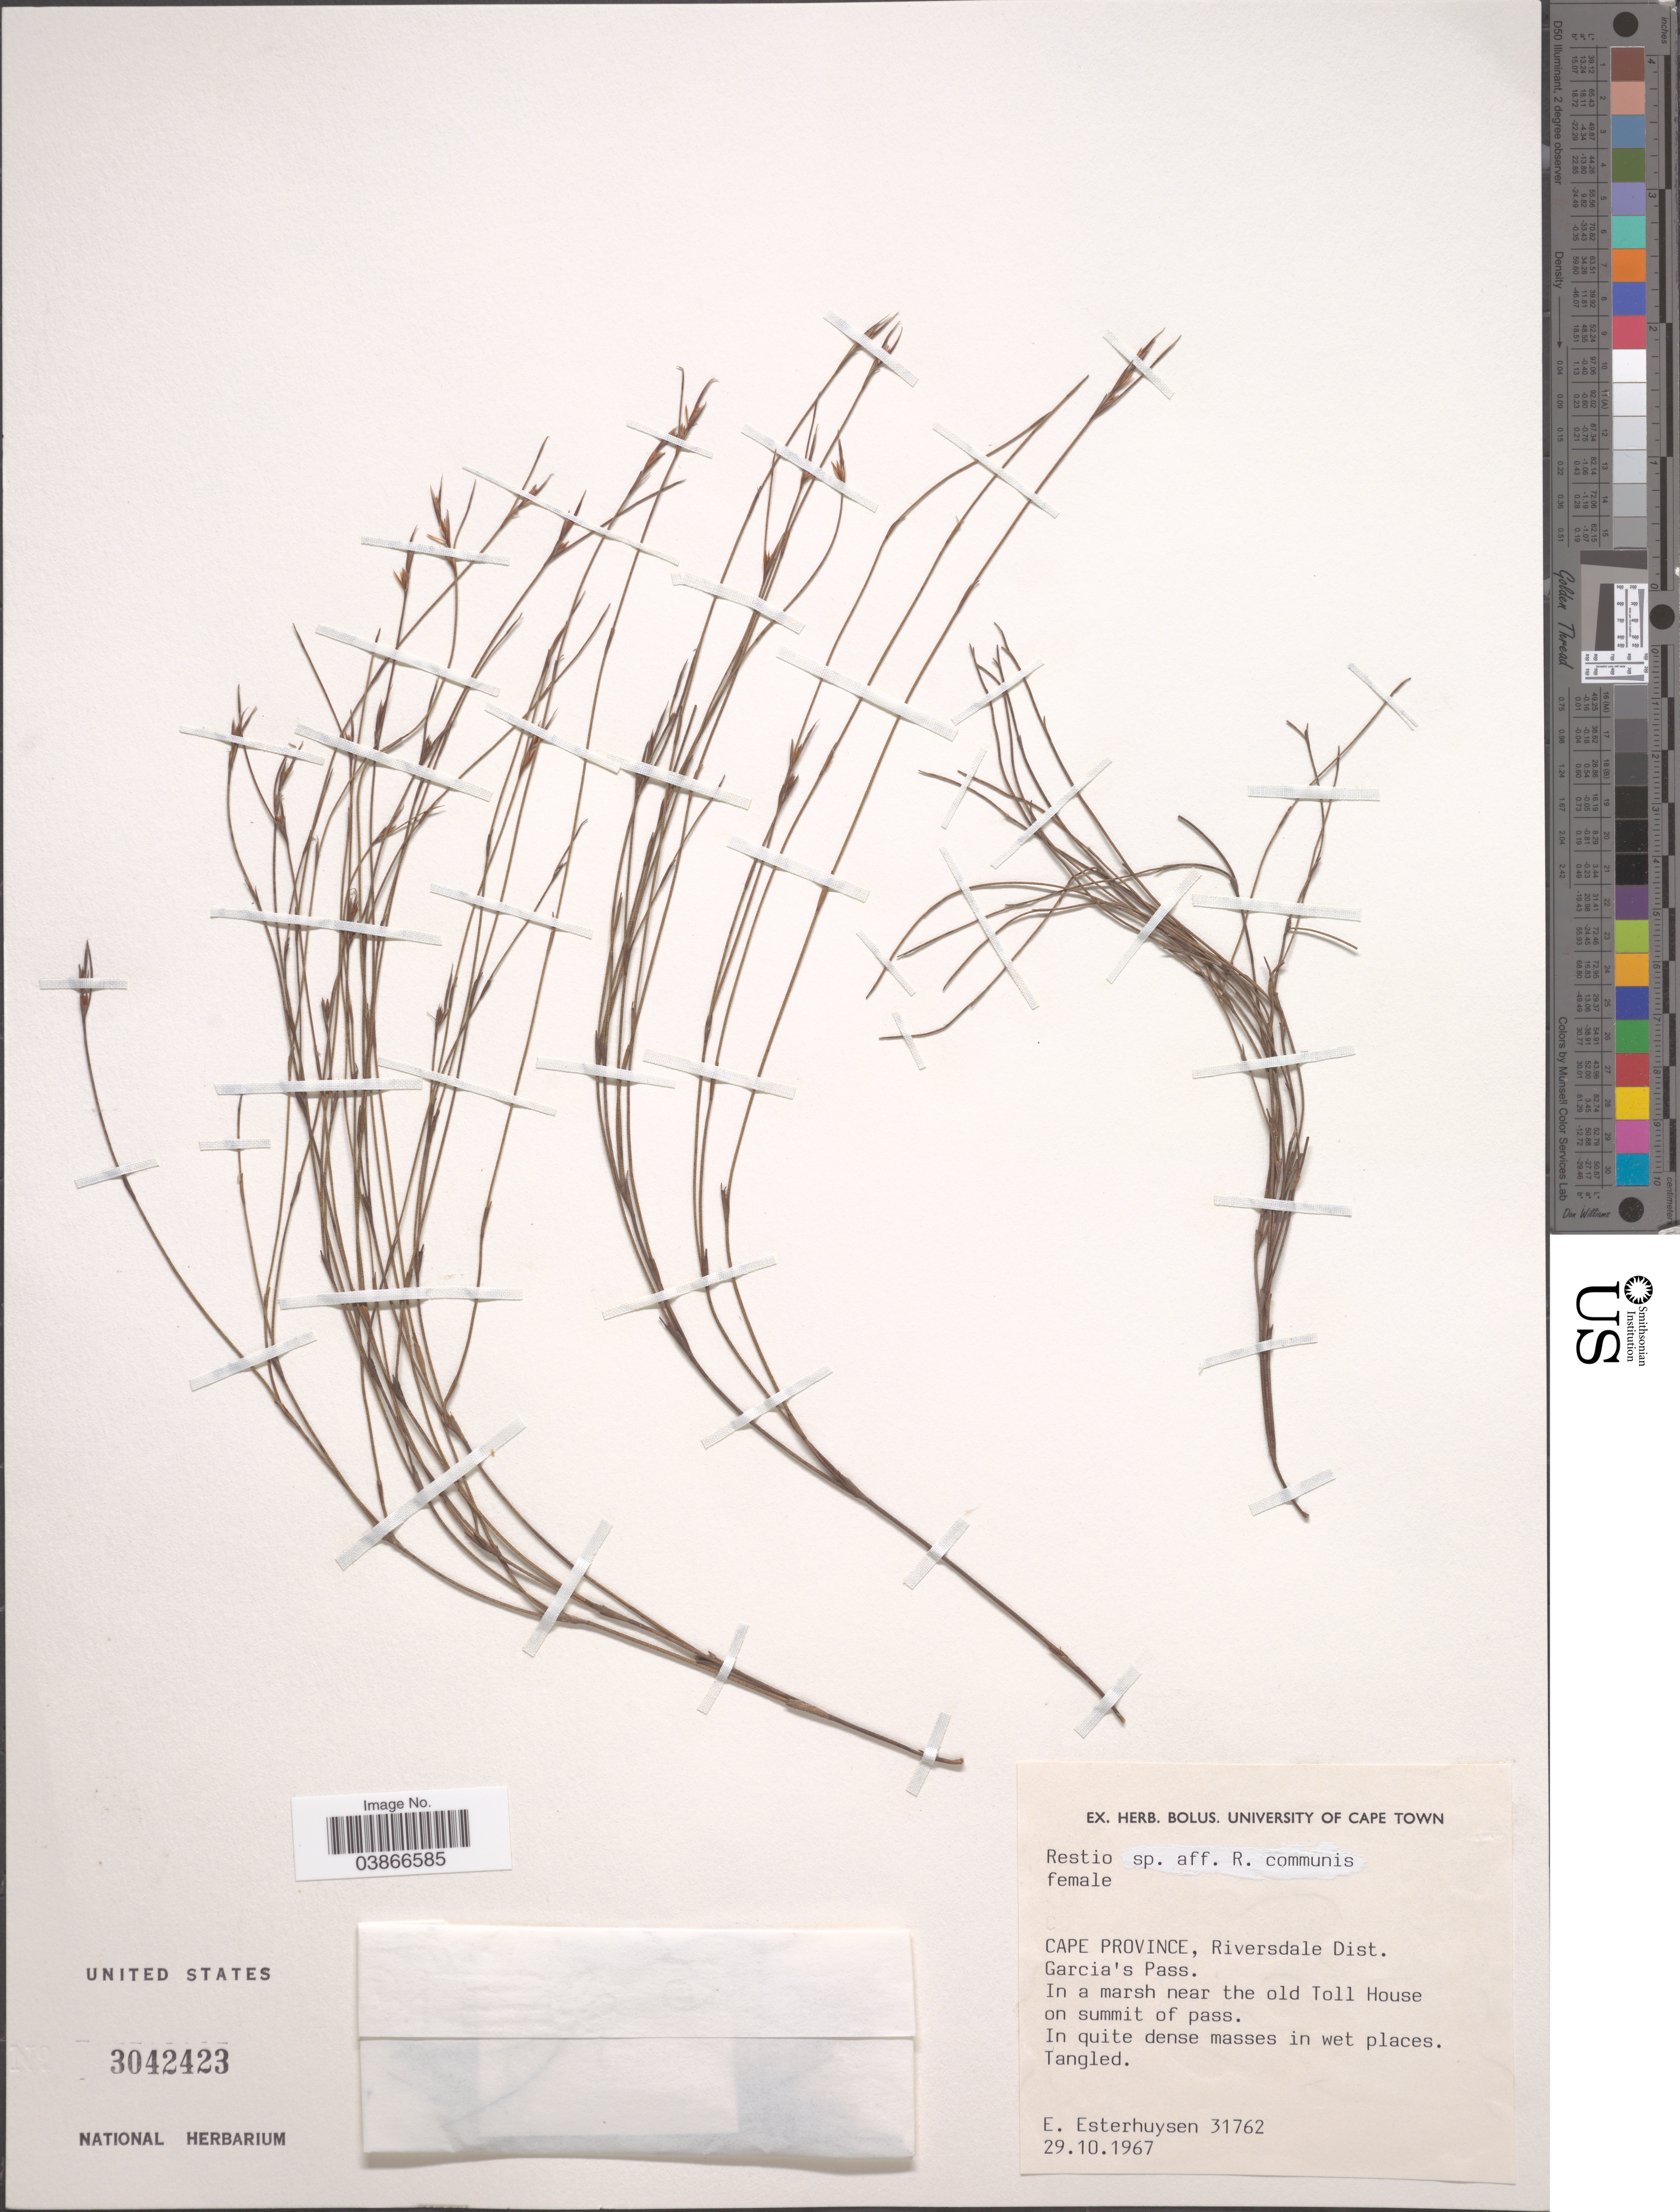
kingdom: Plantae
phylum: Tracheophyta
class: Liliopsida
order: Poales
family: Restionaceae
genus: Restio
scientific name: Restio communis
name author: Pillans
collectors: E. E. Esterhuysen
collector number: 31762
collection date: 1967-10-29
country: South Africa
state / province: Western Cape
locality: Riversdale Dist. Garcia's Pass. In a marsh near the old Toll House on summit of pass.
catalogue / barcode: US 3042423